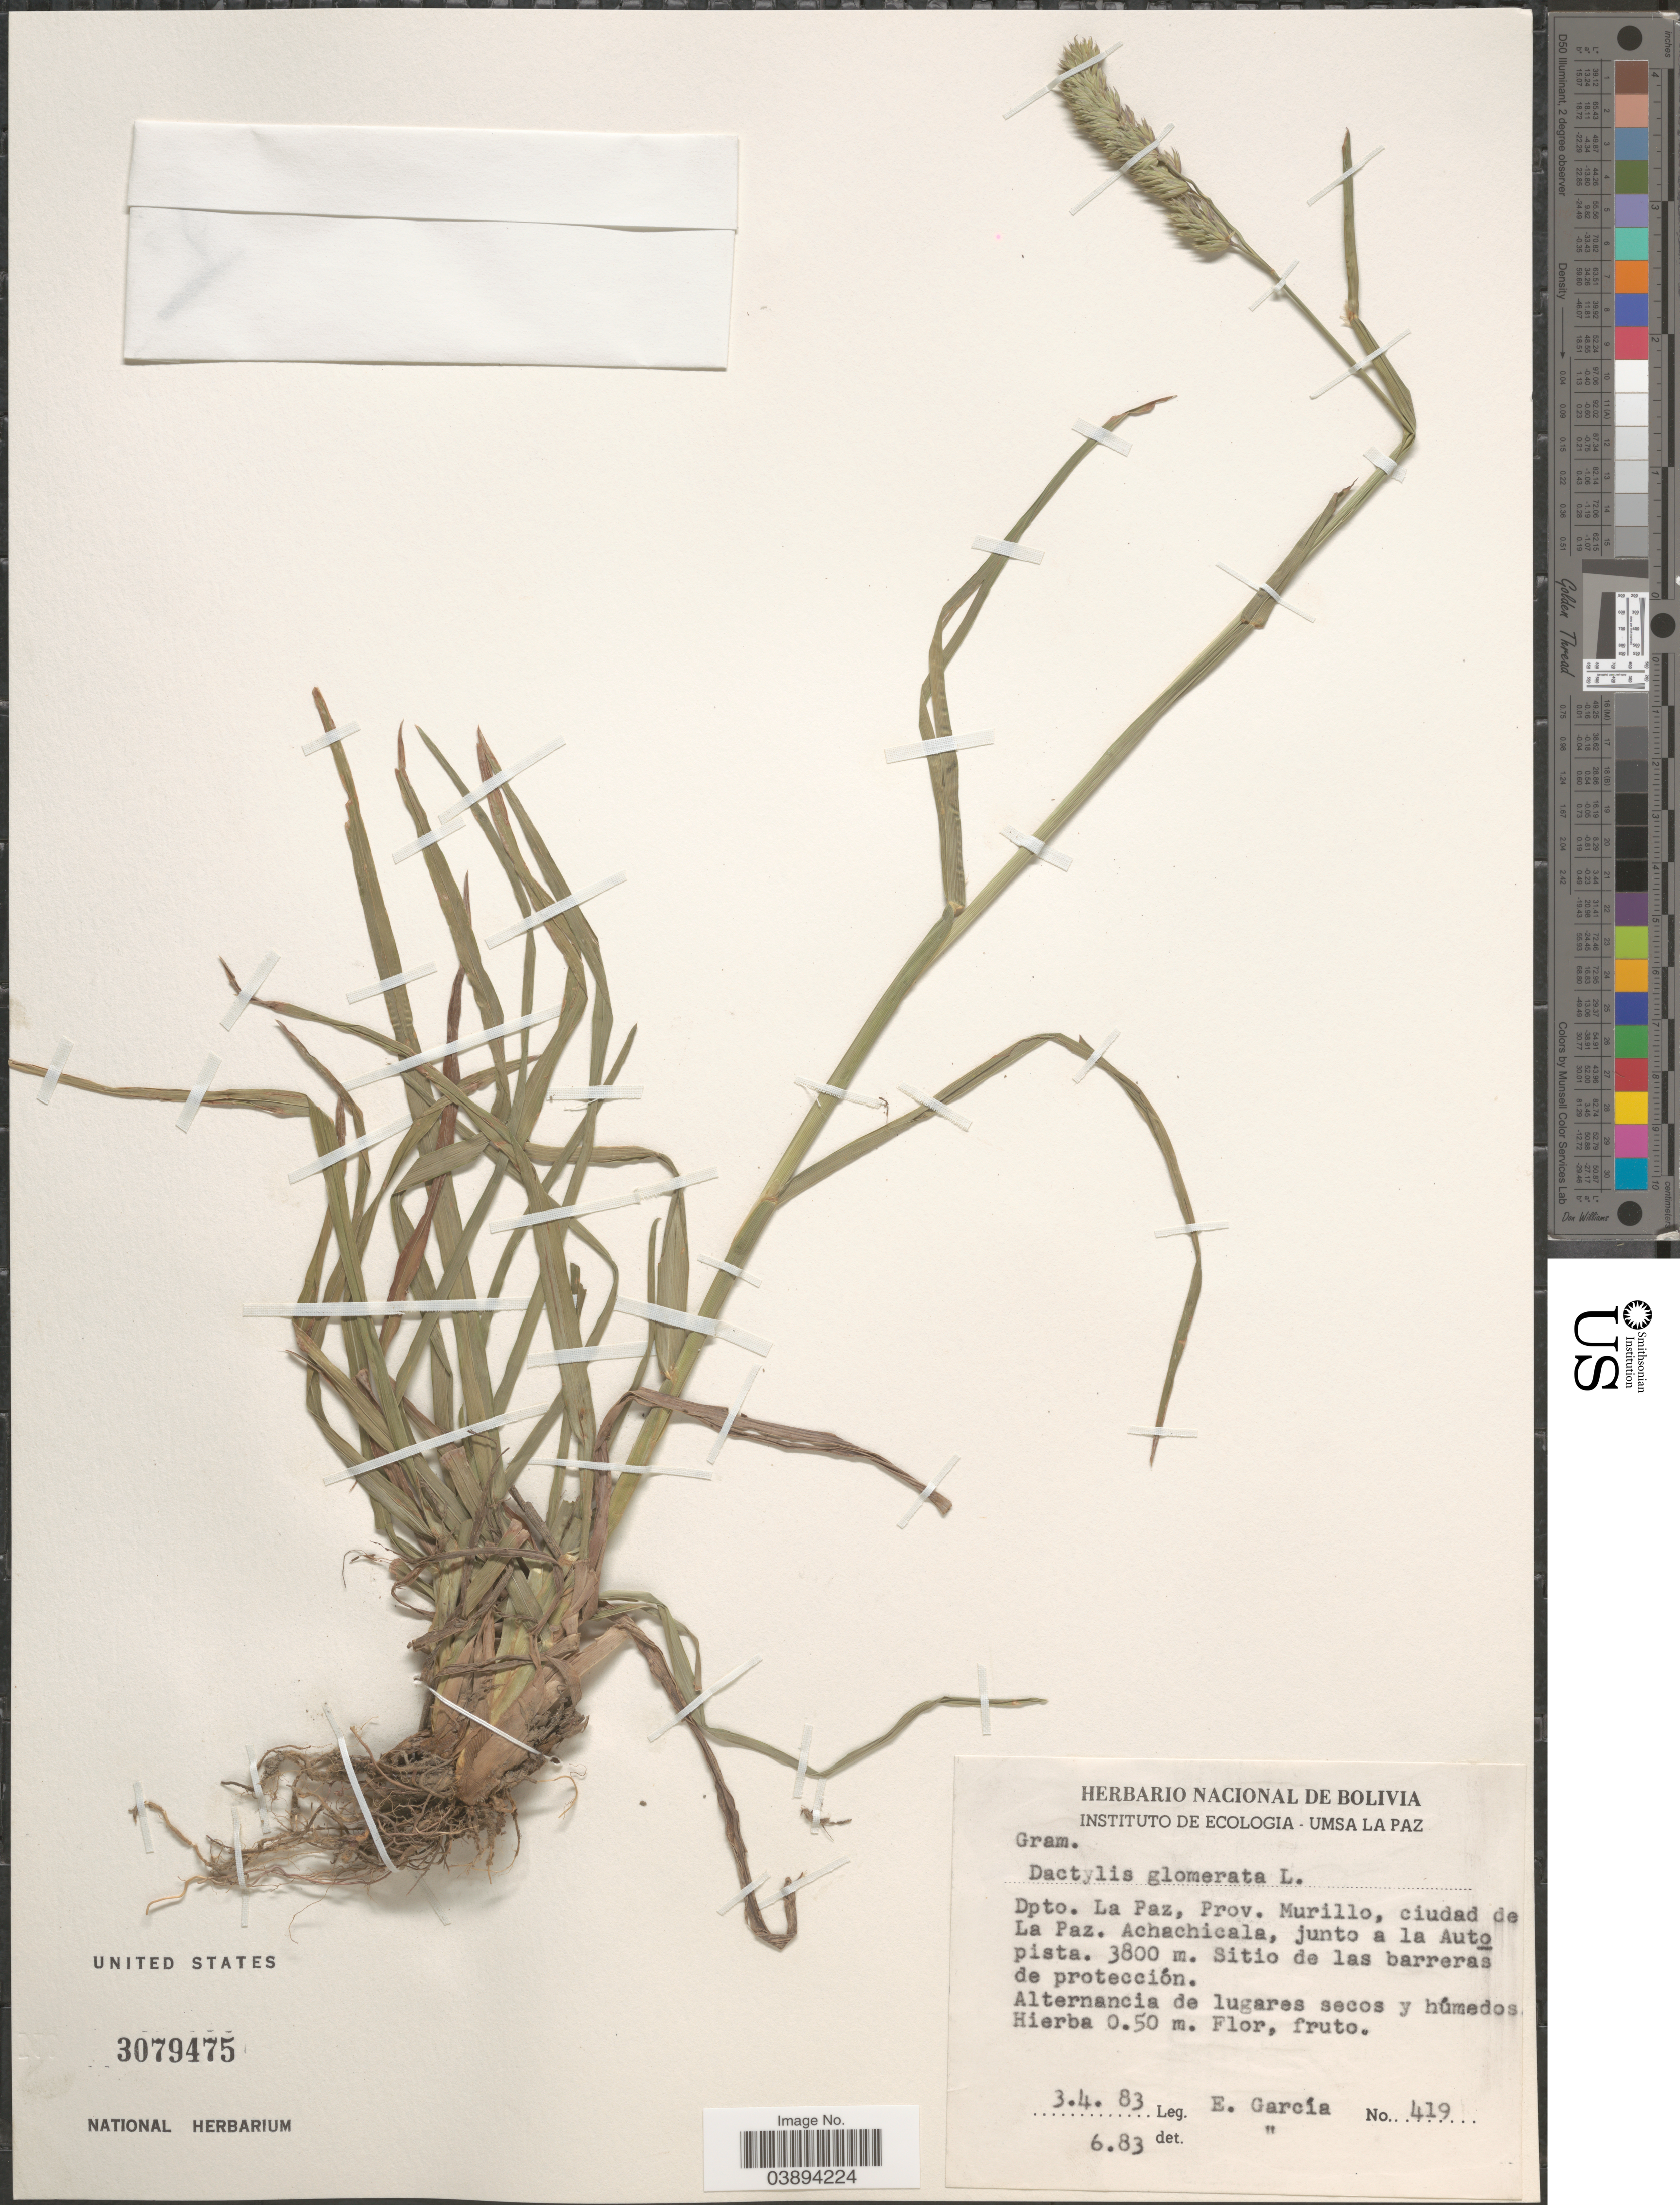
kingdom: Plantae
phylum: Tracheophyta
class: Liliopsida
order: Poales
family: Poaceae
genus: Dactylis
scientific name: Dactylis glomerata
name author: L.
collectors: E. García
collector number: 419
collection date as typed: Transcribed d/m/y: 3/4/83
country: Bolivia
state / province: La Paz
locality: Dpto. La Paz, Prov. Murillo, ciudad de La Paz. Achachicala, junto a la Autopista.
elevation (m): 3800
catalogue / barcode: US 3079475